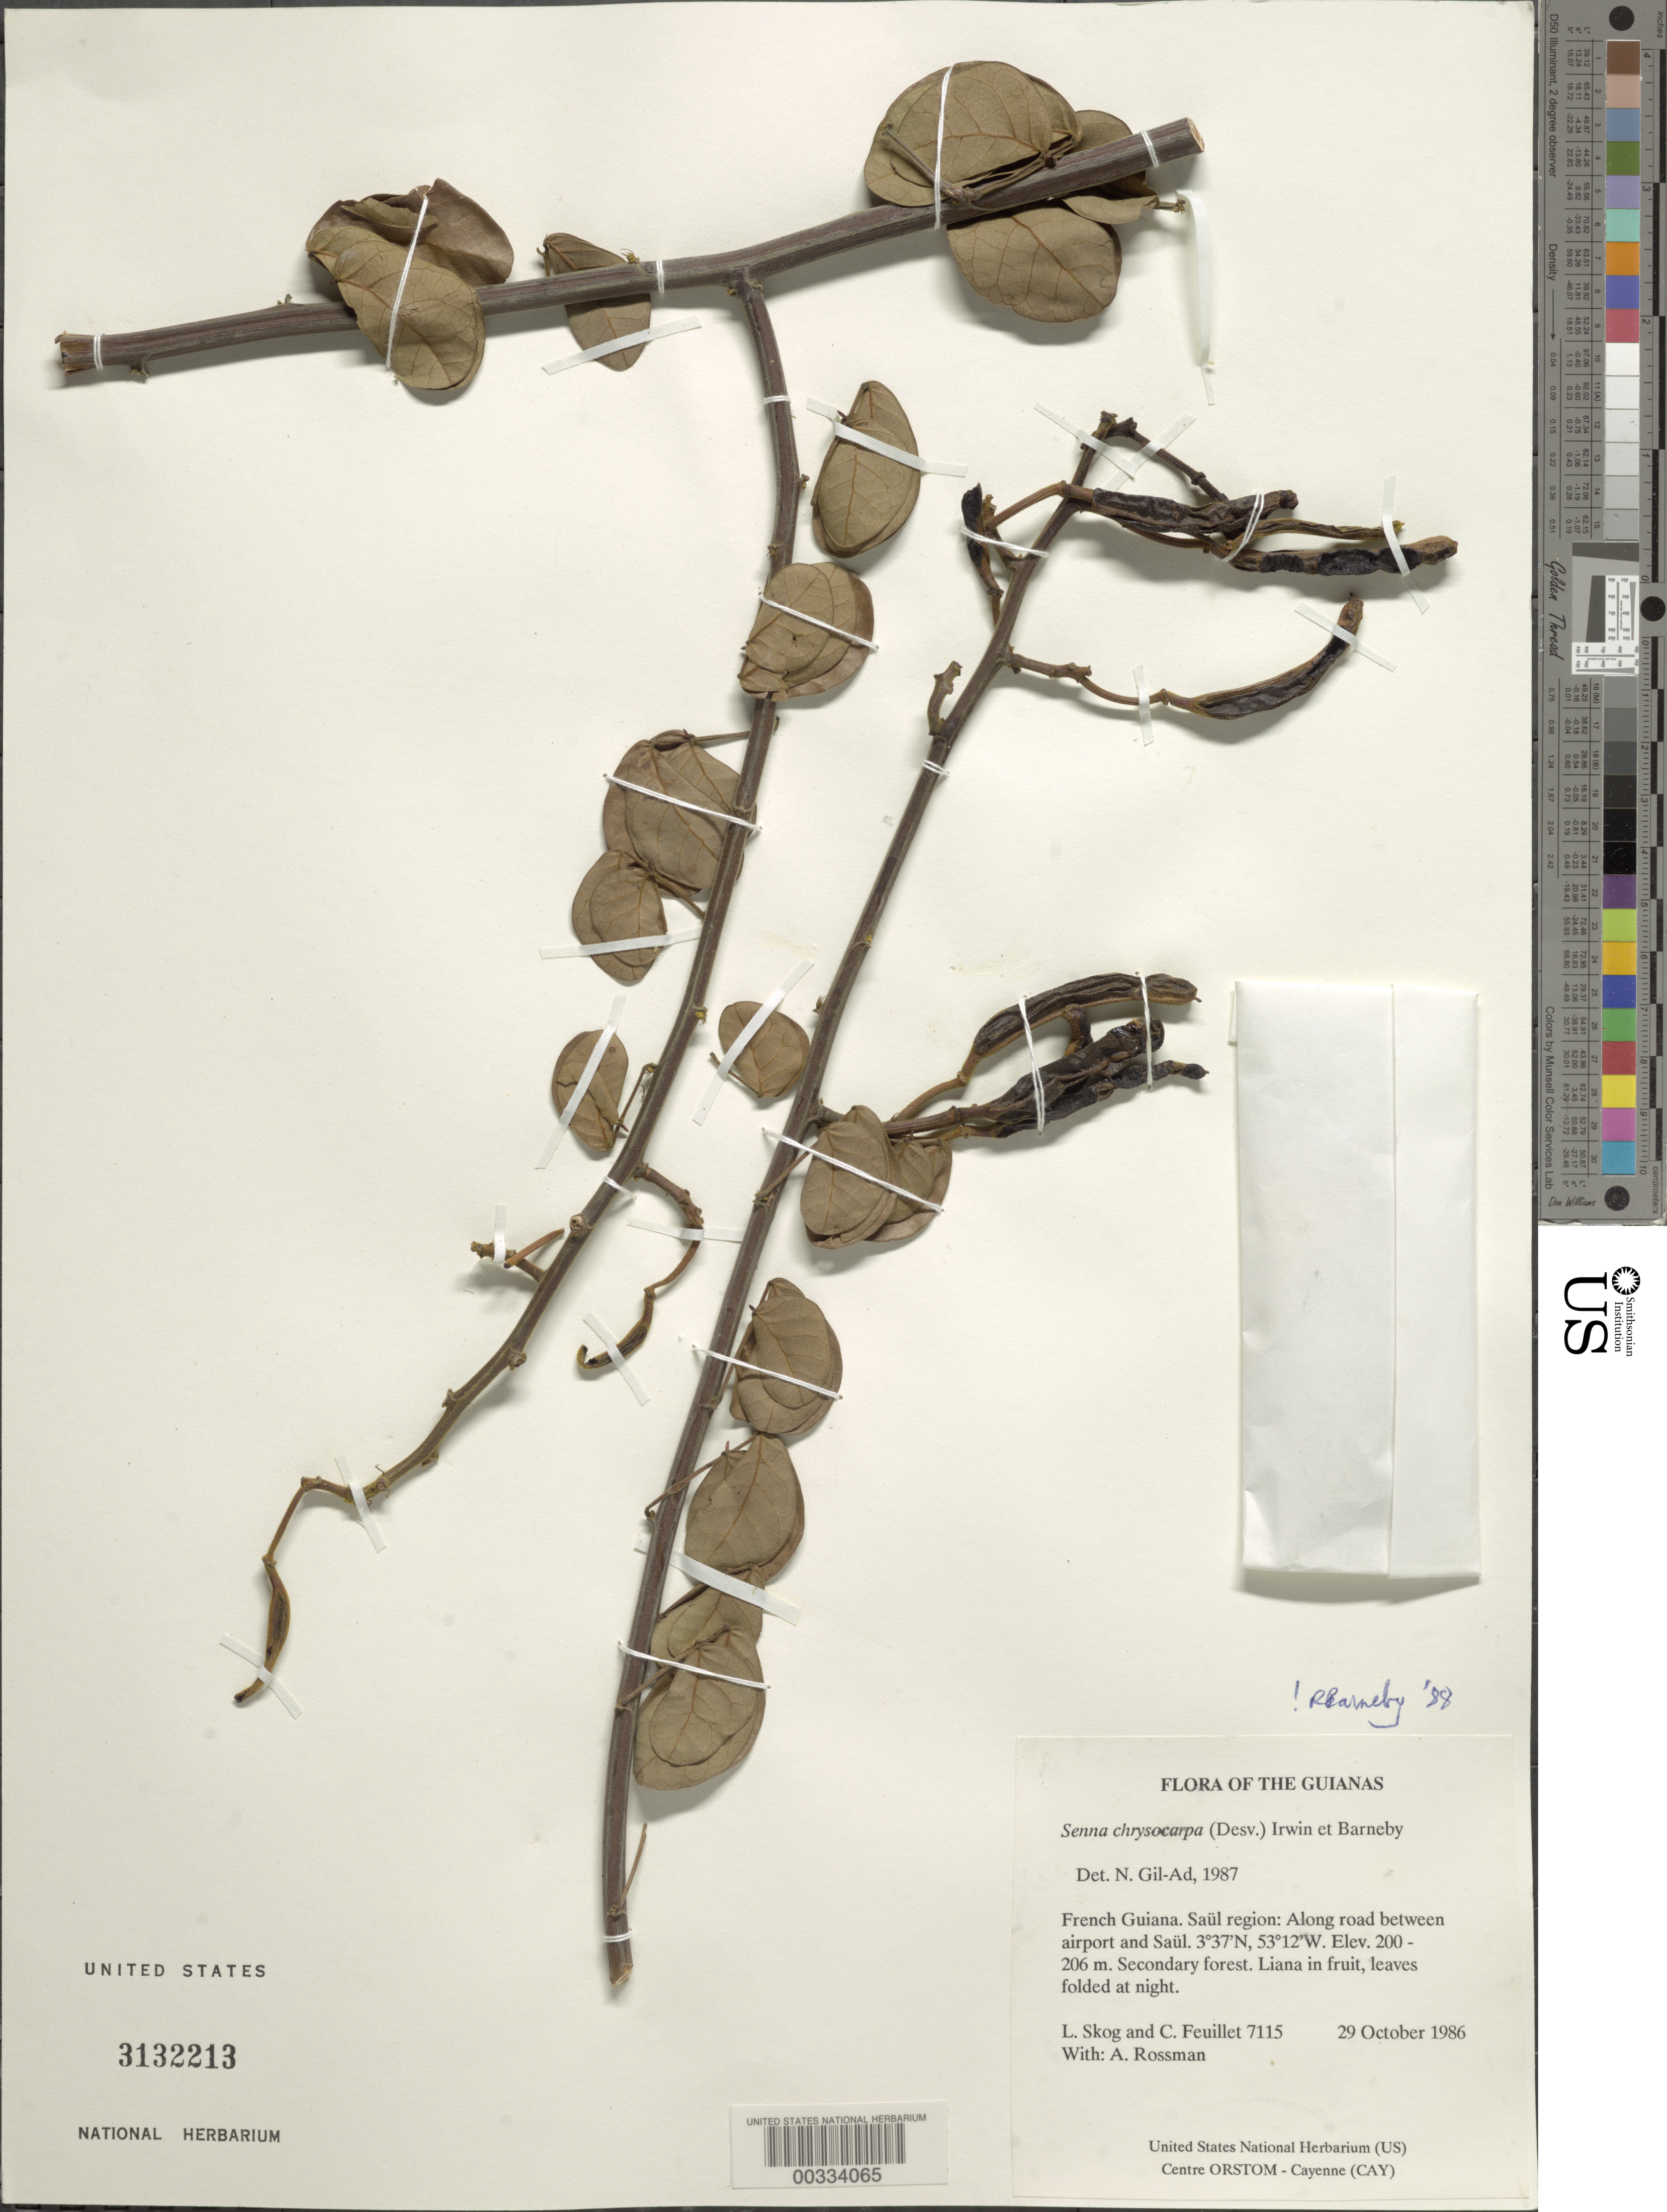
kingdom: Plantae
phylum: Tracheophyta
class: Magnoliopsida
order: Fabales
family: Fabaceae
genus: Senna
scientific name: Senna chrysocarpa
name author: (Desv.) H.S. Irwin & Barneby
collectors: L. E. Skog, C. Feuillet & A. Rossman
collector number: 7115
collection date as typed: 29 Oct 1986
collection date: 1986-10-29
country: French Guiana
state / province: Saint-Laurent-du-Maroni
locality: Saul region; along road between airport and saul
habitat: Secondary forest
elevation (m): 200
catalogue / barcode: US 3132213